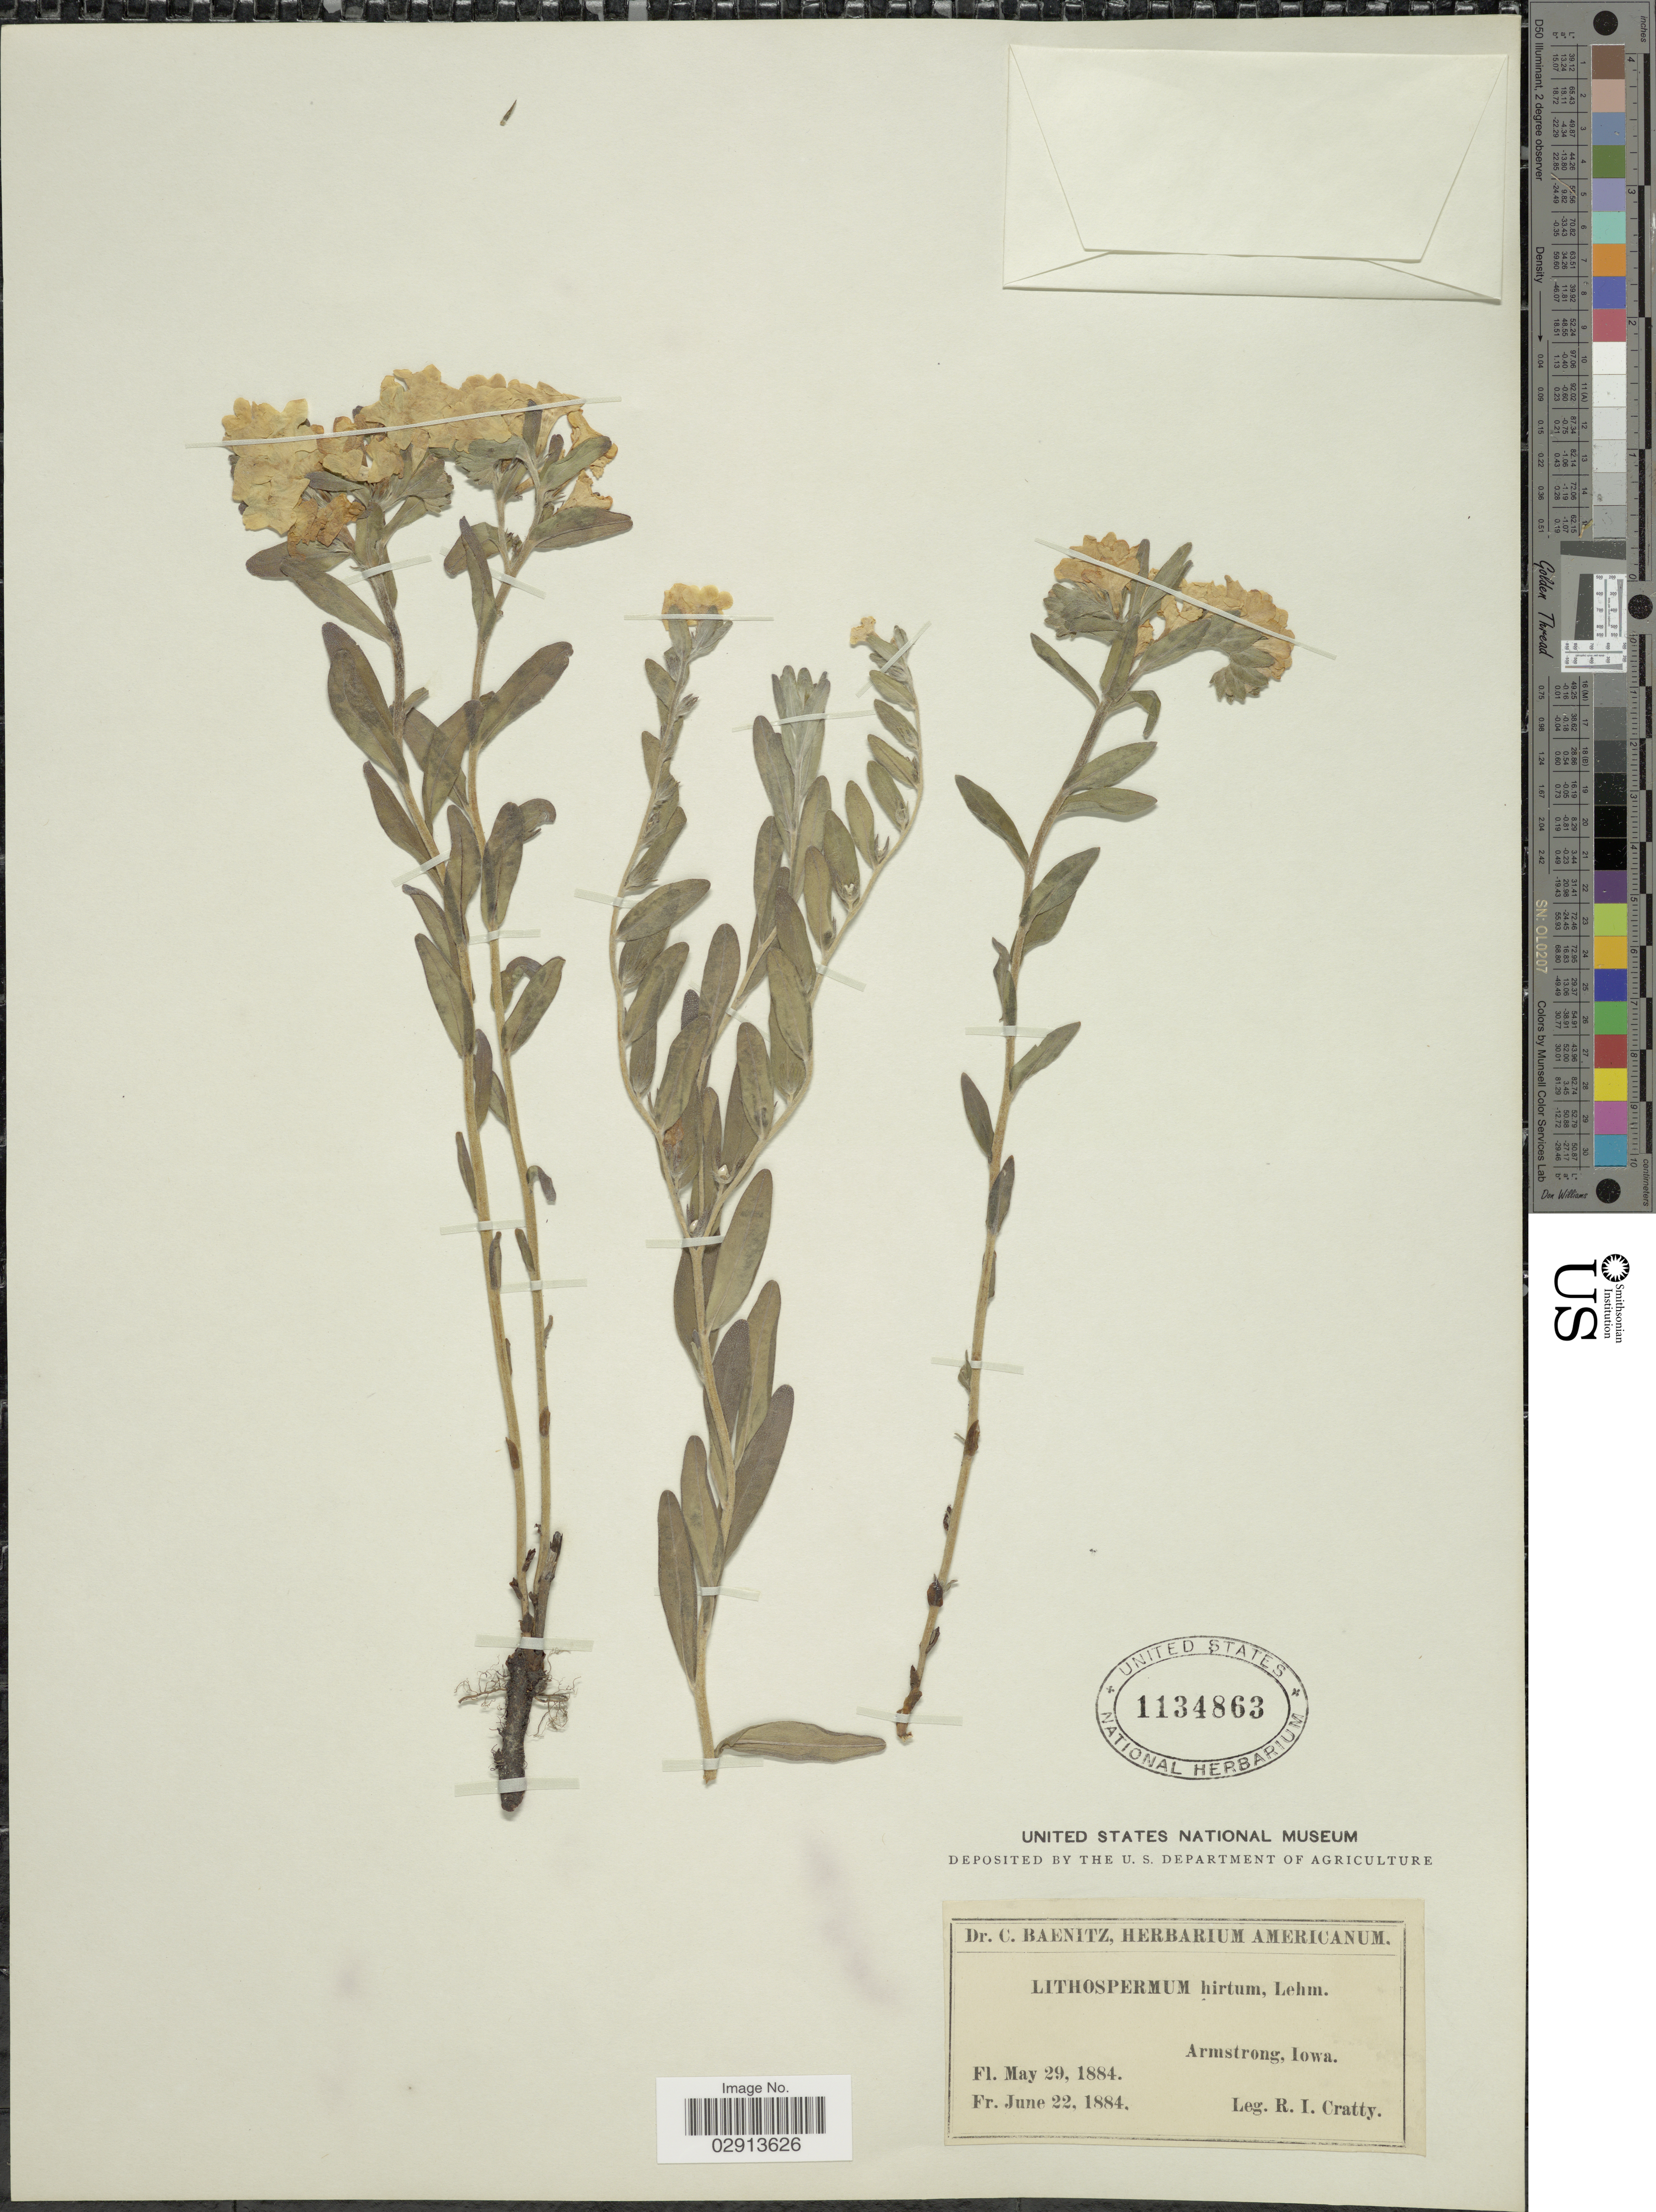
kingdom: Plantae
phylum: Tracheophyta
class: Magnoliopsida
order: Boraginales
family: Boraginaceae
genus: Lithospermum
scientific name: Lithospermum canescens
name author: (Michx.) Lehm.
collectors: R. Cratty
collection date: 1884-05-29/1884-06-22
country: United States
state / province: Iowa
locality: Armstrong.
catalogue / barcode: US 1134863